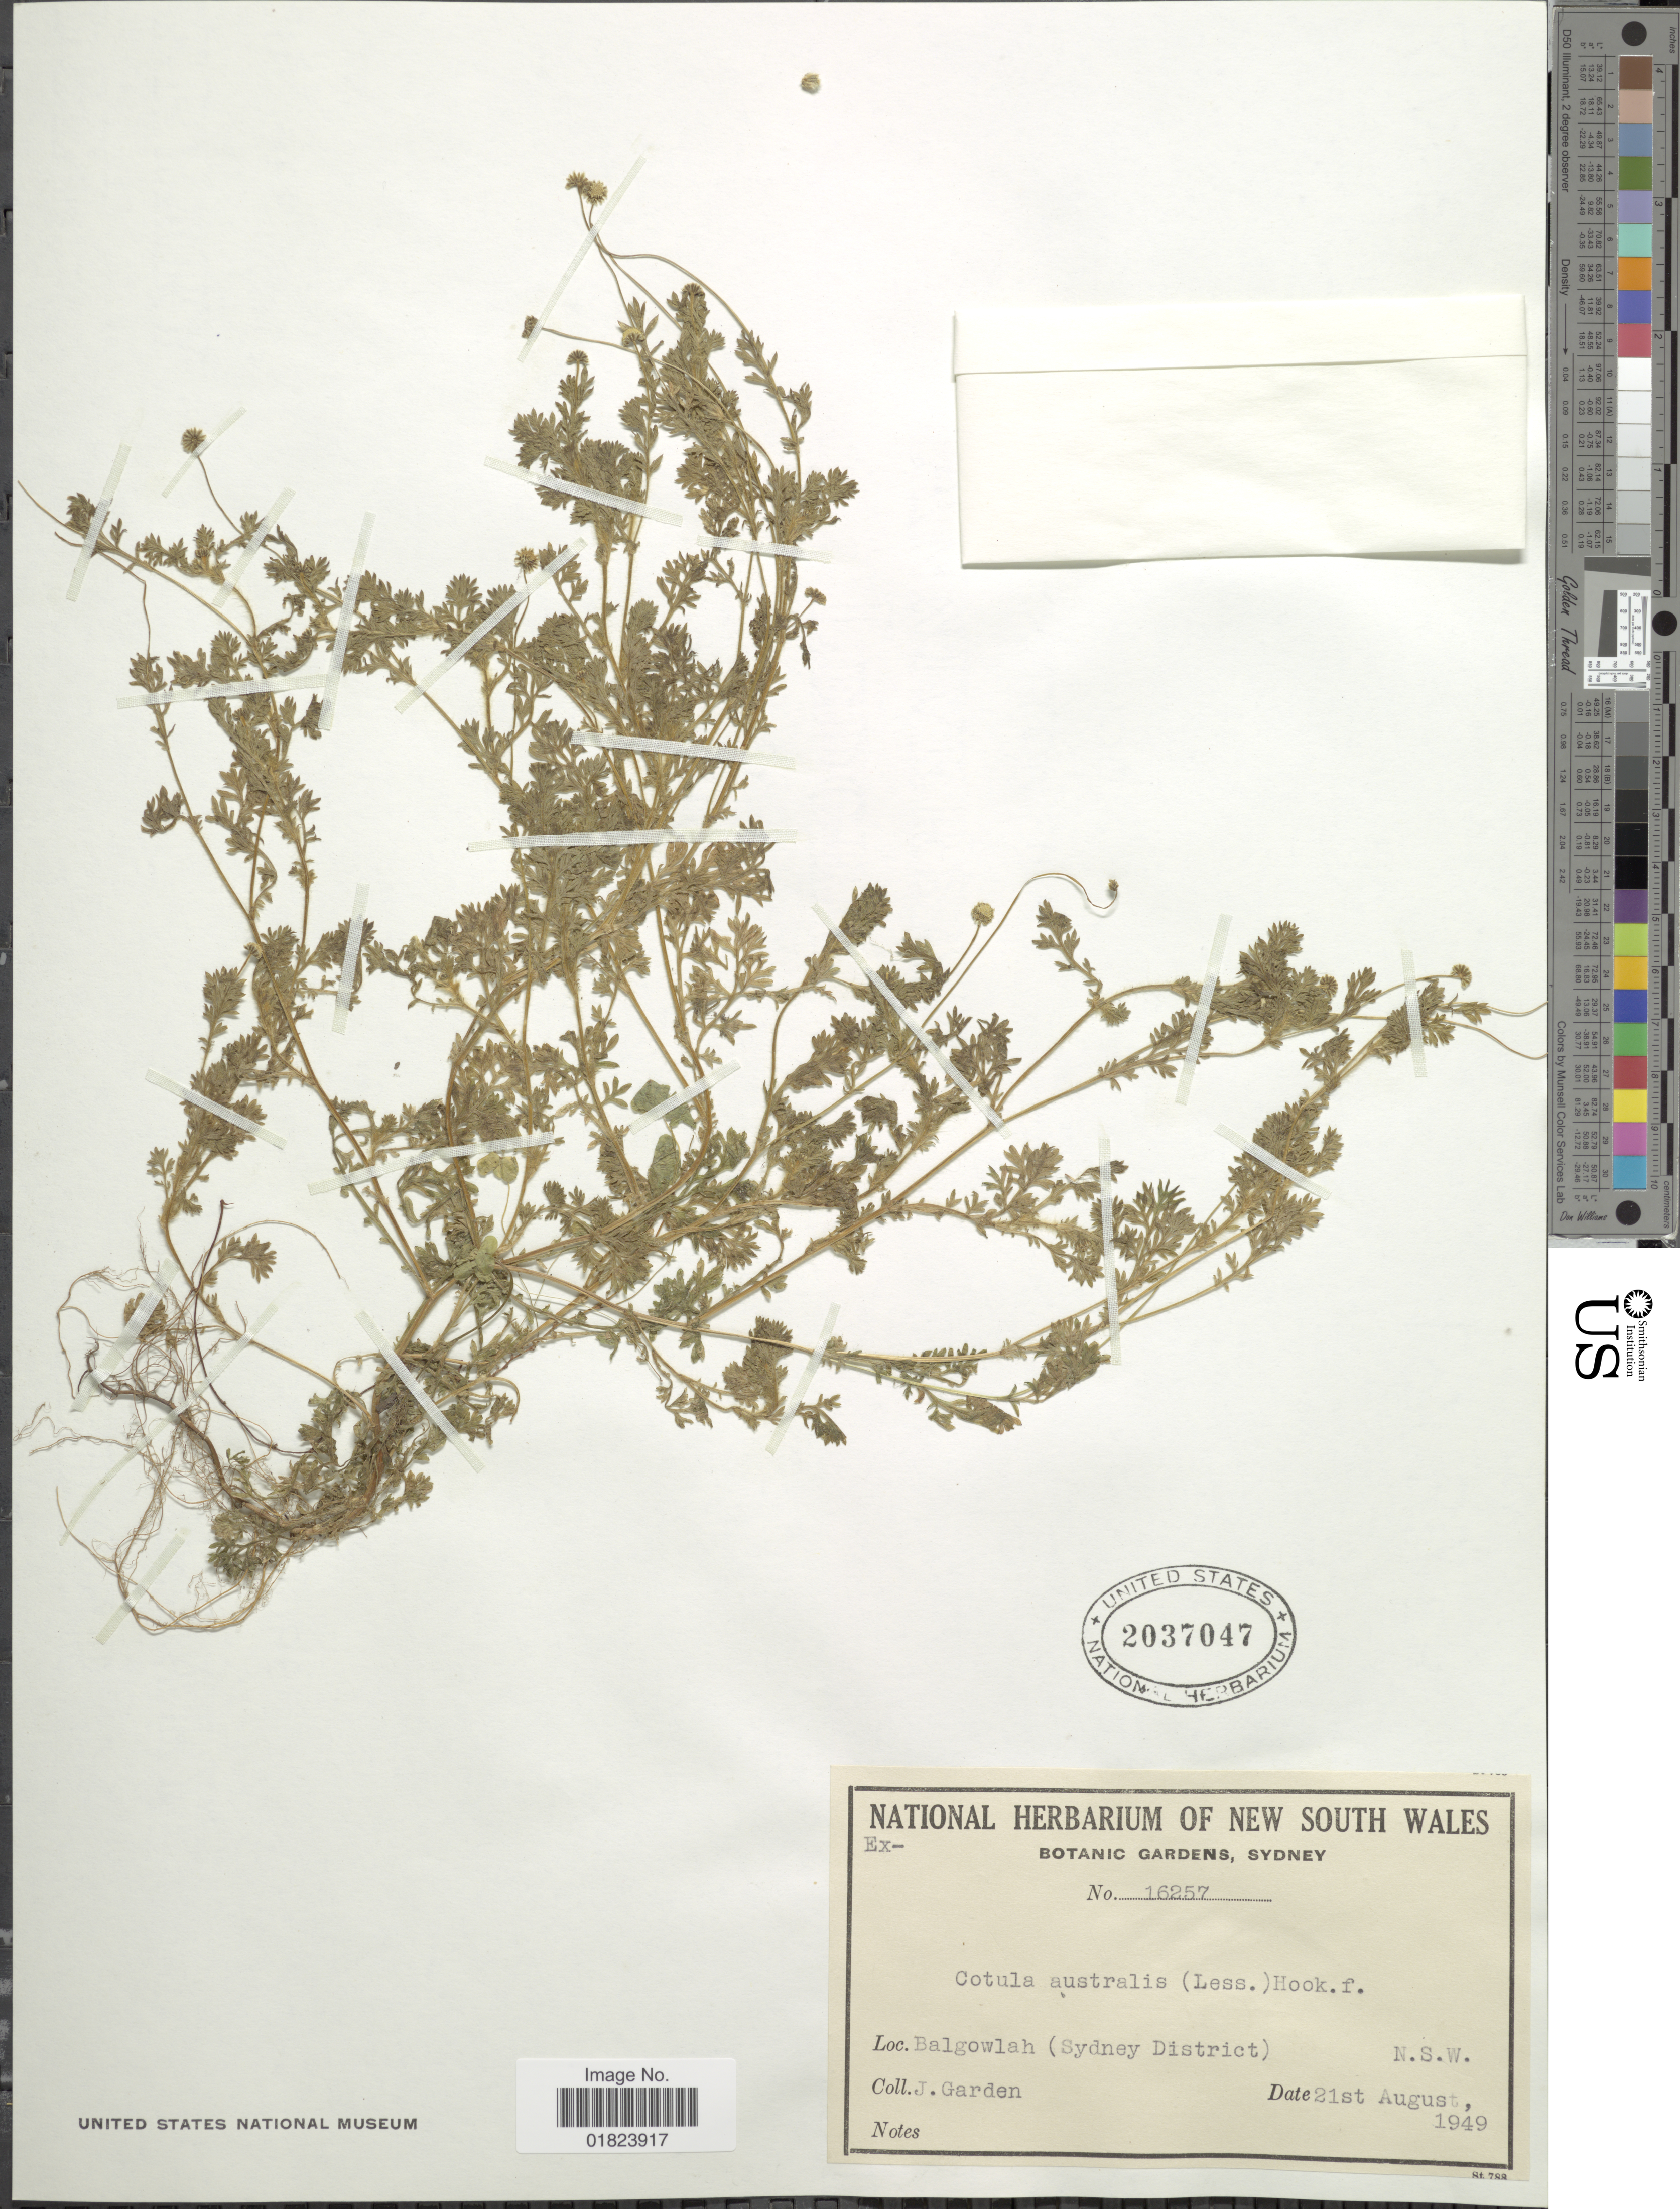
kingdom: Plantae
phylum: Tracheophyta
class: Magnoliopsida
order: Asterales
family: Asteraceae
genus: Cotula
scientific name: Cotula australis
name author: (Sieber ex Spreng.) Hook. f.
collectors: J. Thompson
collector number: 16257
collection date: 1949-08-21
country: Australia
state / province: New South Wales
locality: Balgowlah (Syndey District).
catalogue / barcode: US 2037047